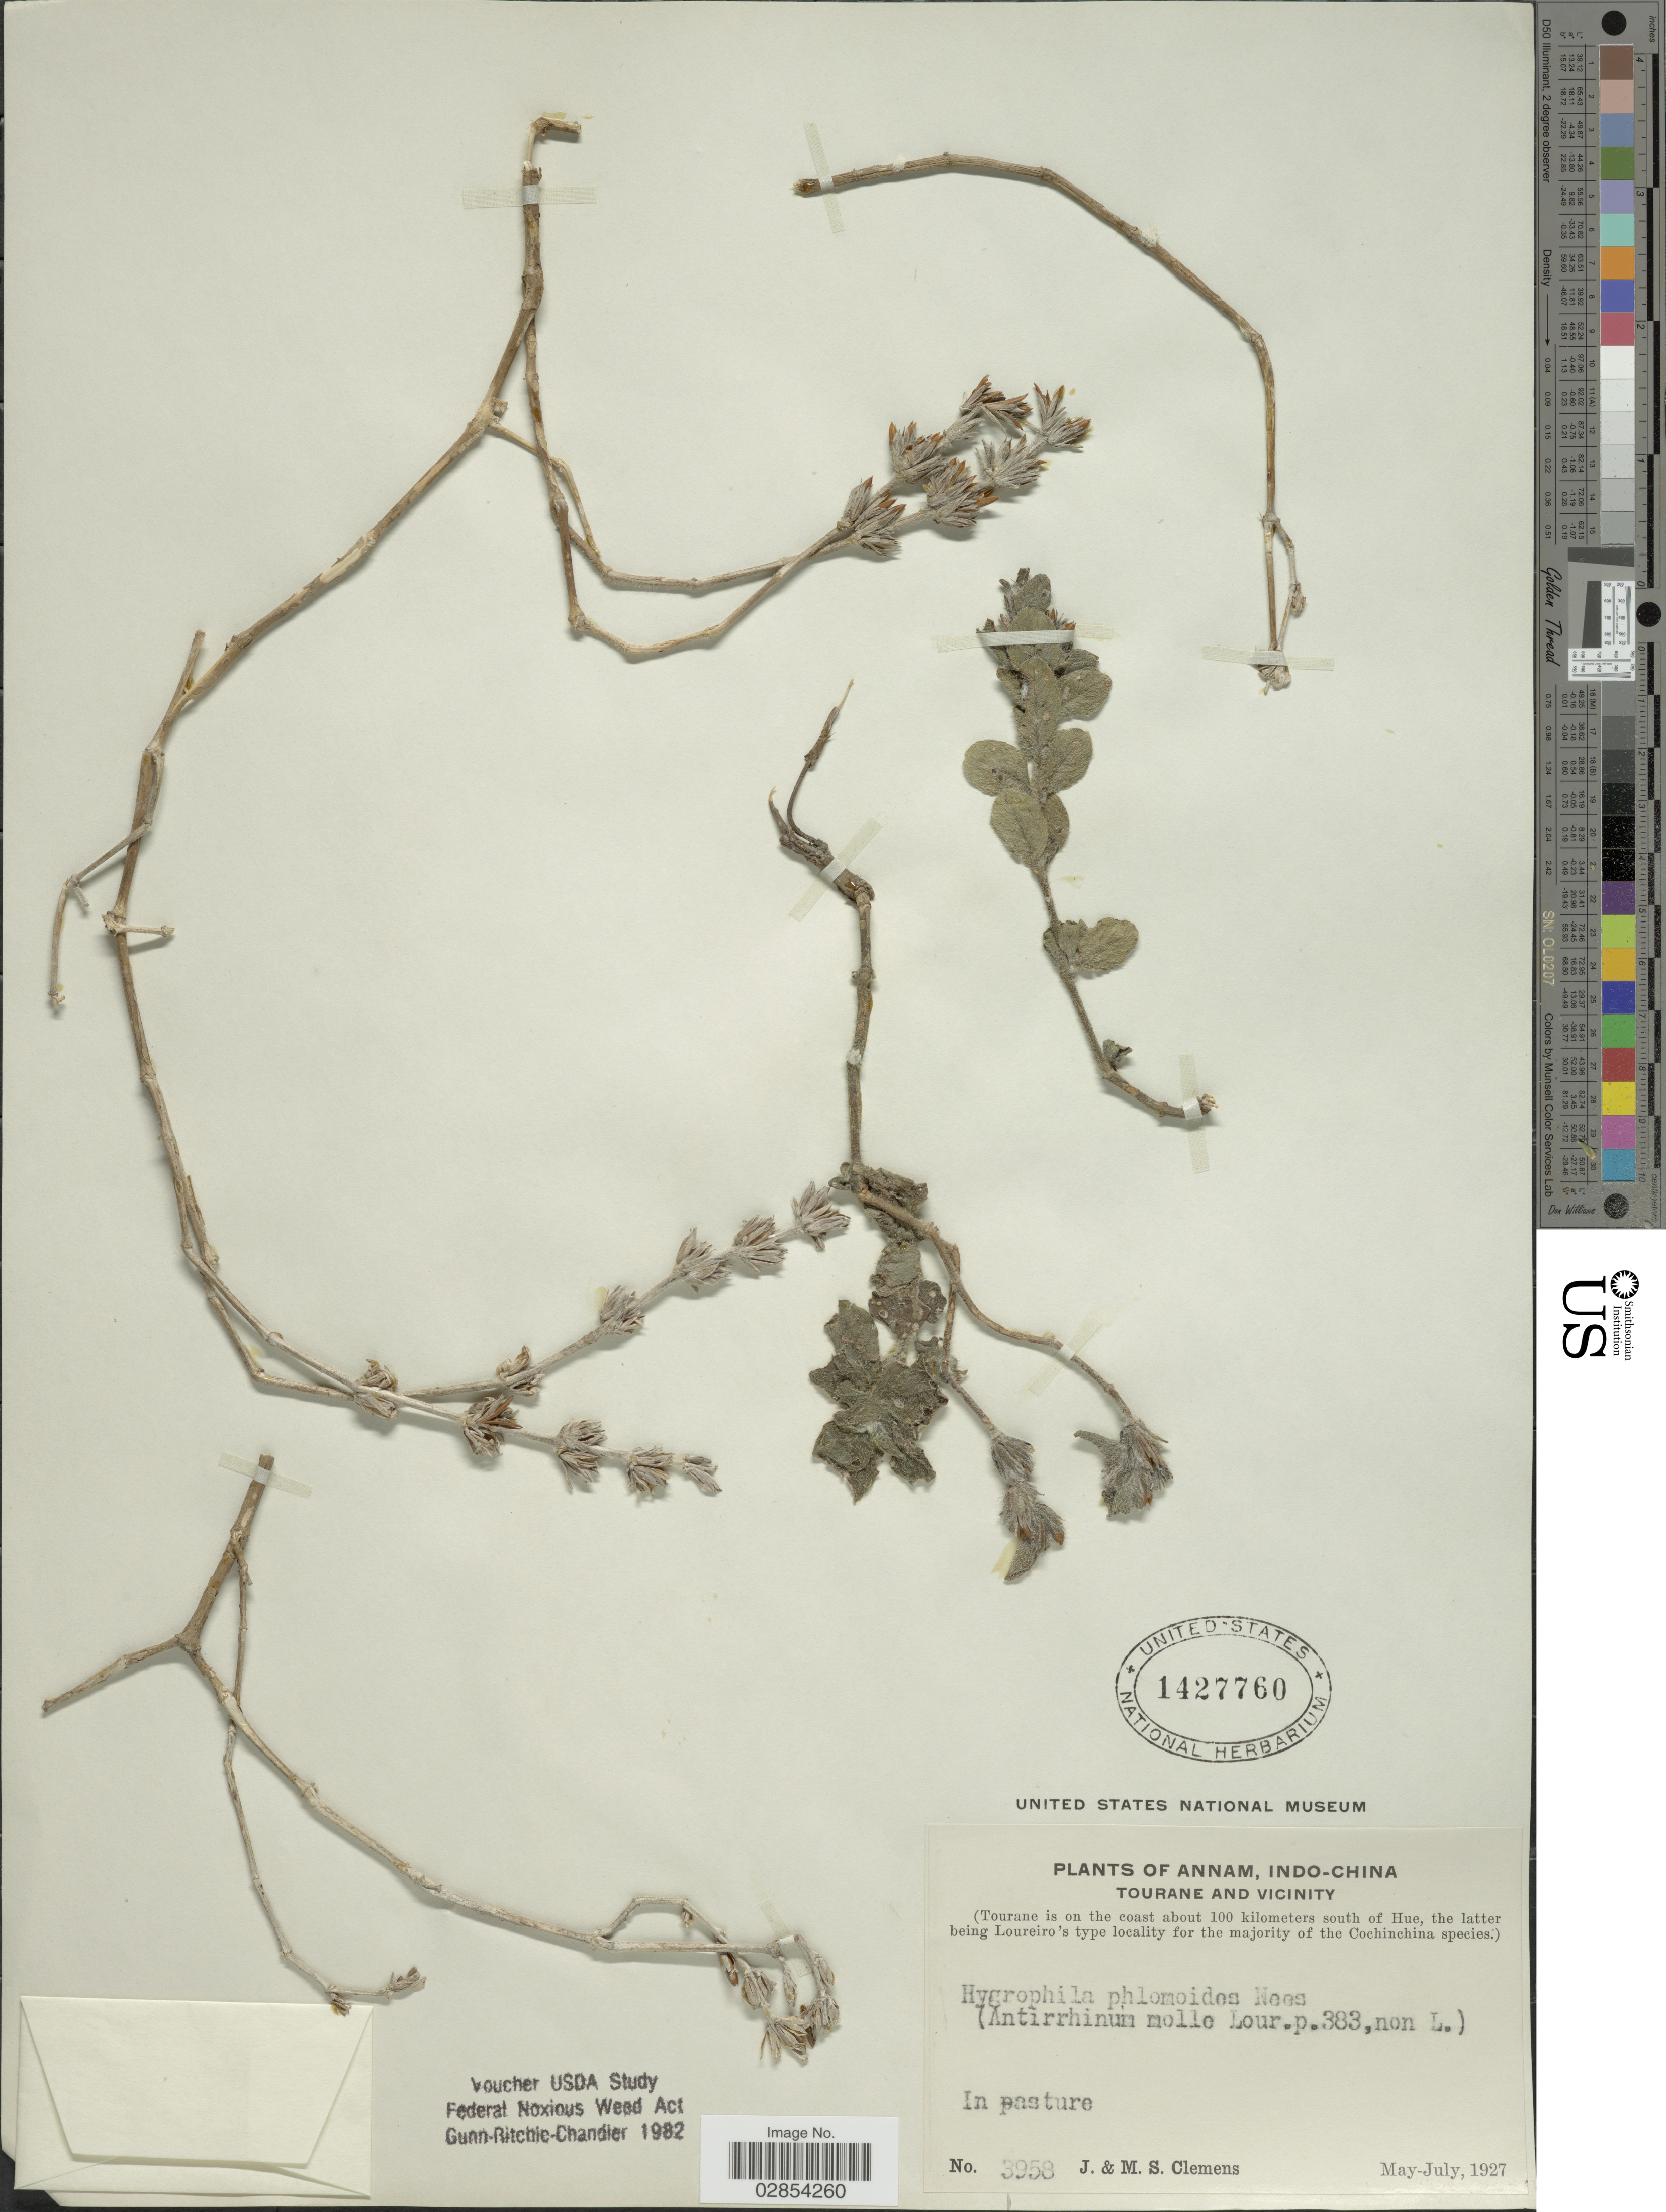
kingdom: Plantae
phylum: Tracheophyta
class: Magnoliopsida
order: Lamiales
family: Acanthaceae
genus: Hygrophila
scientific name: Hygrophila phlomoides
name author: Nees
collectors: J. Clemens & M. S. Clemens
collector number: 3958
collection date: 1927-05/1927-07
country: Vietnam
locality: Annam, Indo-China. Tourane and vicinity. (Tourane is on the coast about 100 kilometers south of Hue.).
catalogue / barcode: US 1427760